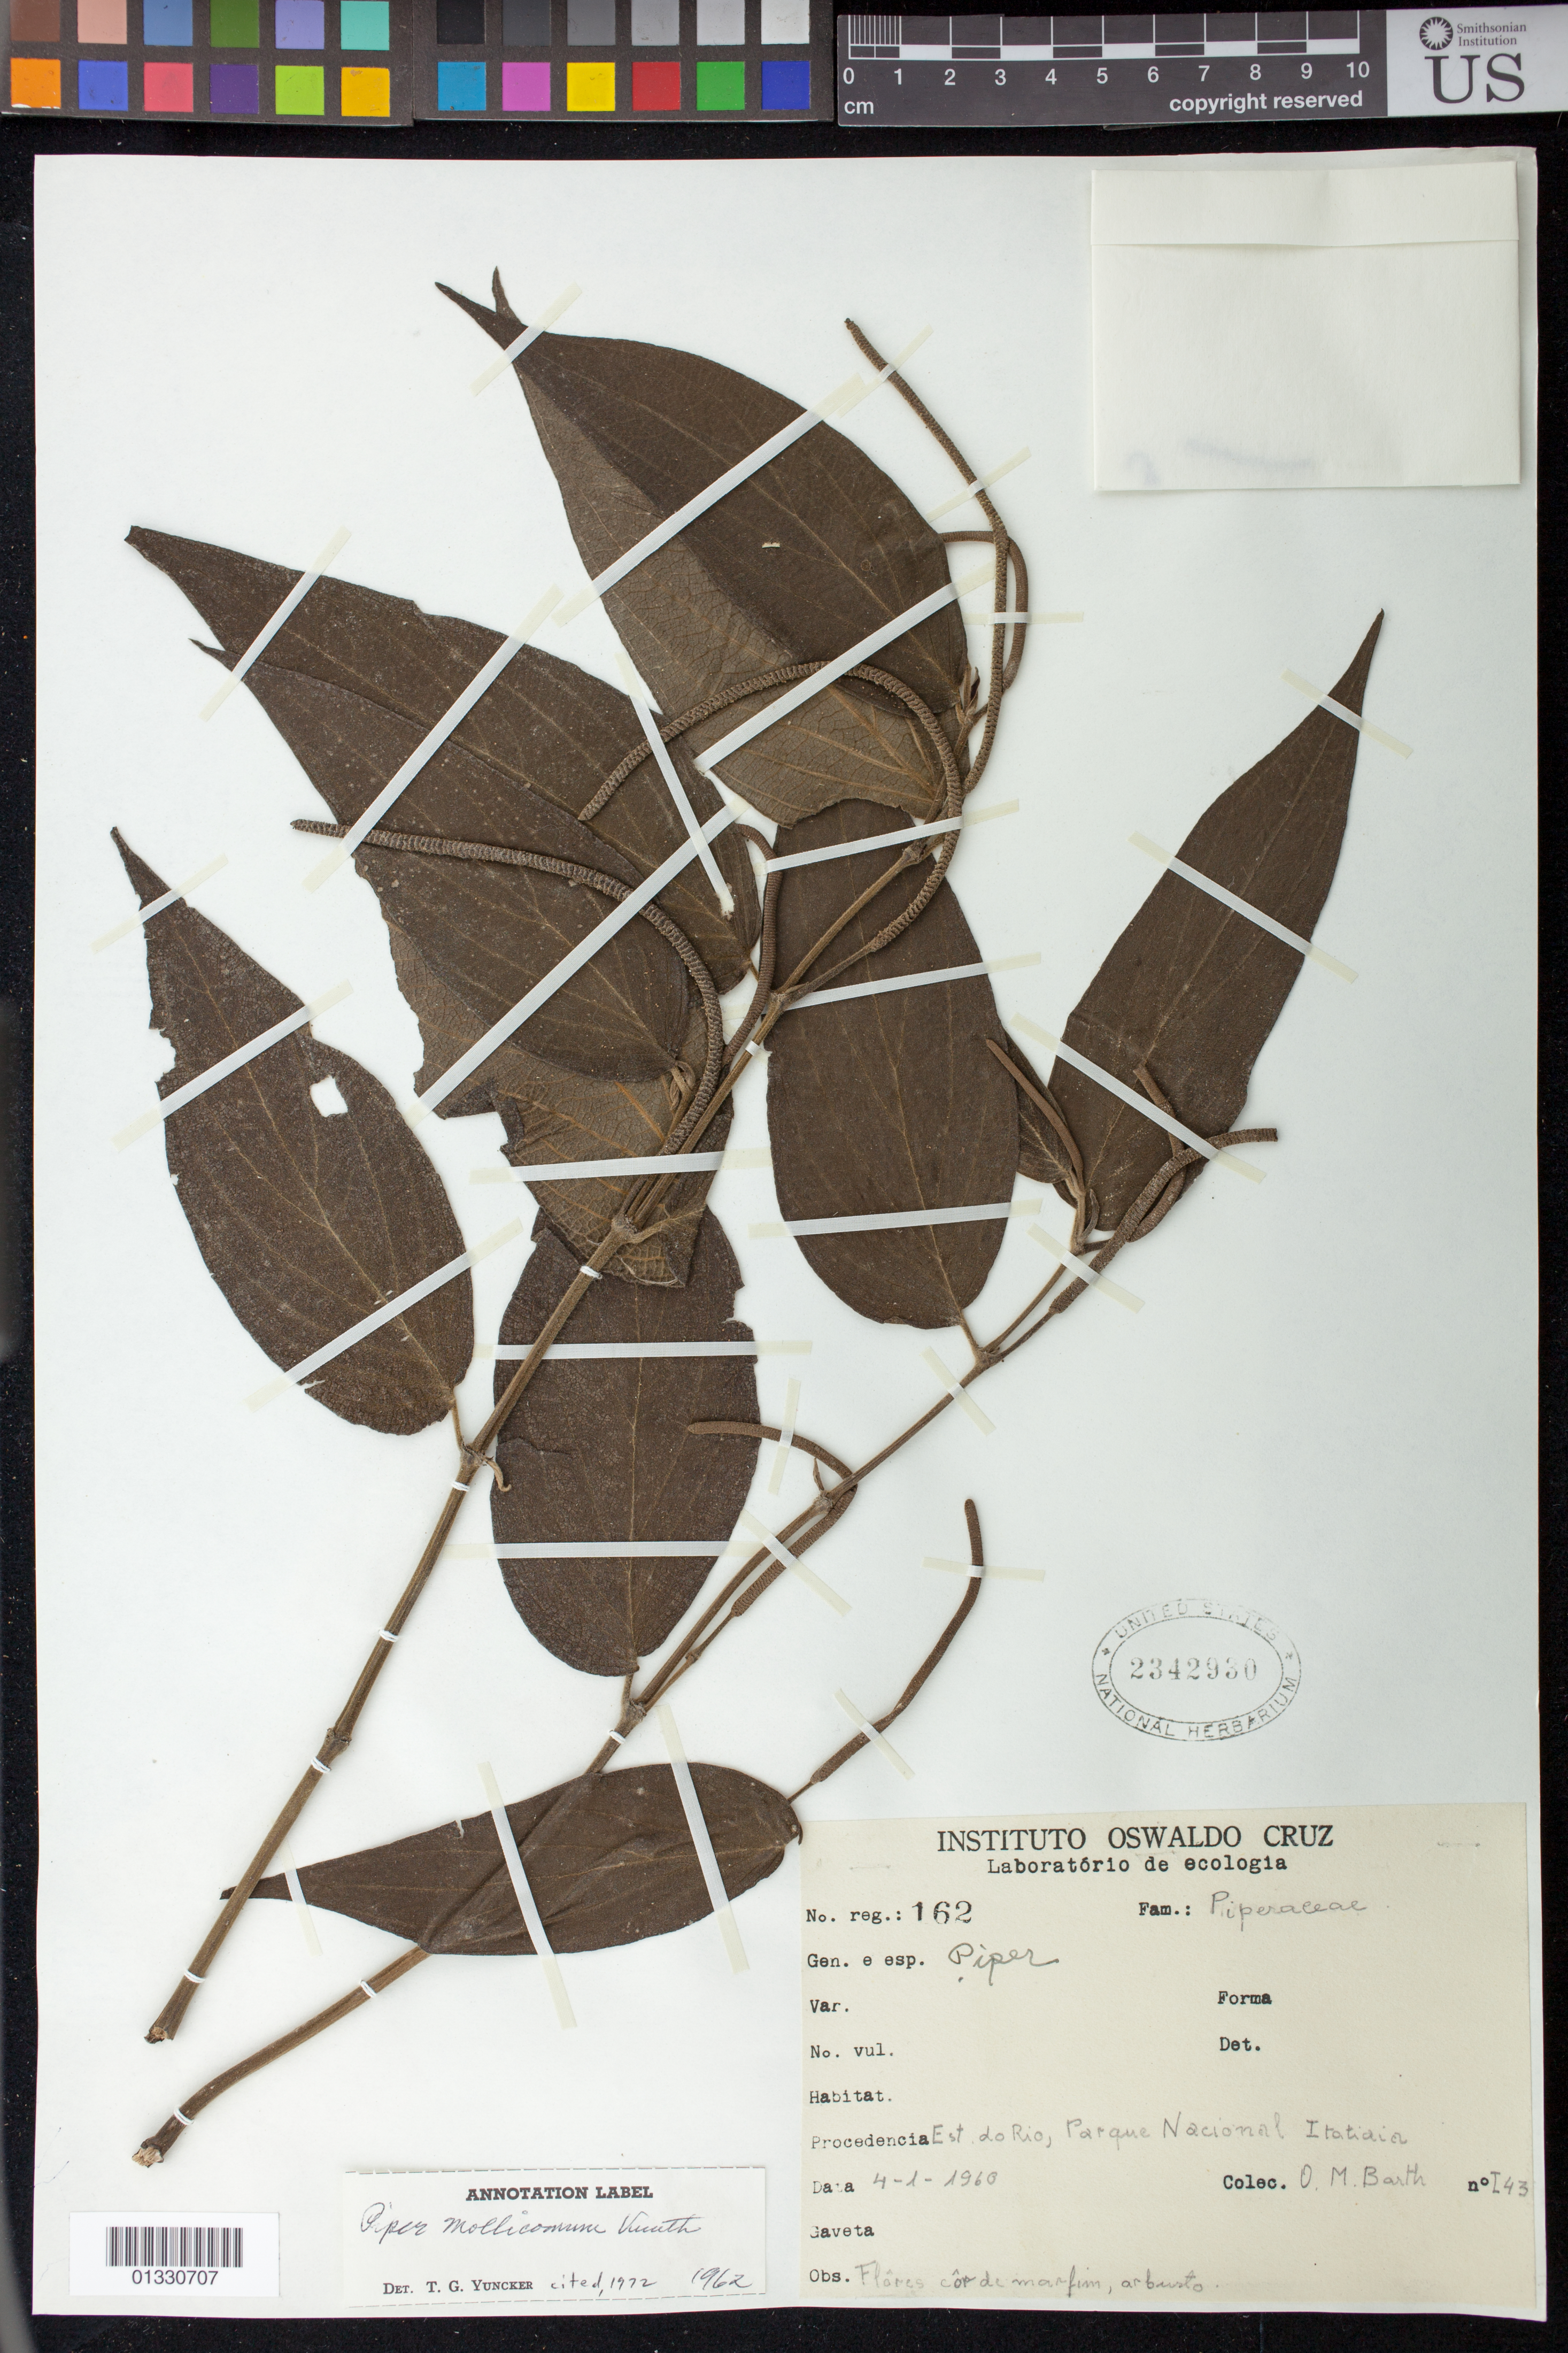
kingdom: Plantae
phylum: Tracheophyta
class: Magnoliopsida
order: Piperales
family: Piperaceae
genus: Piper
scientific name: Piper mollicomum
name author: Kunth ex Steud.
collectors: O. Barth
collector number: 143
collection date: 1960-01-04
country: Brazil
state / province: Rio de Janeiro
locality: Parque Nacional do Itatiaia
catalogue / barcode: US 2342930